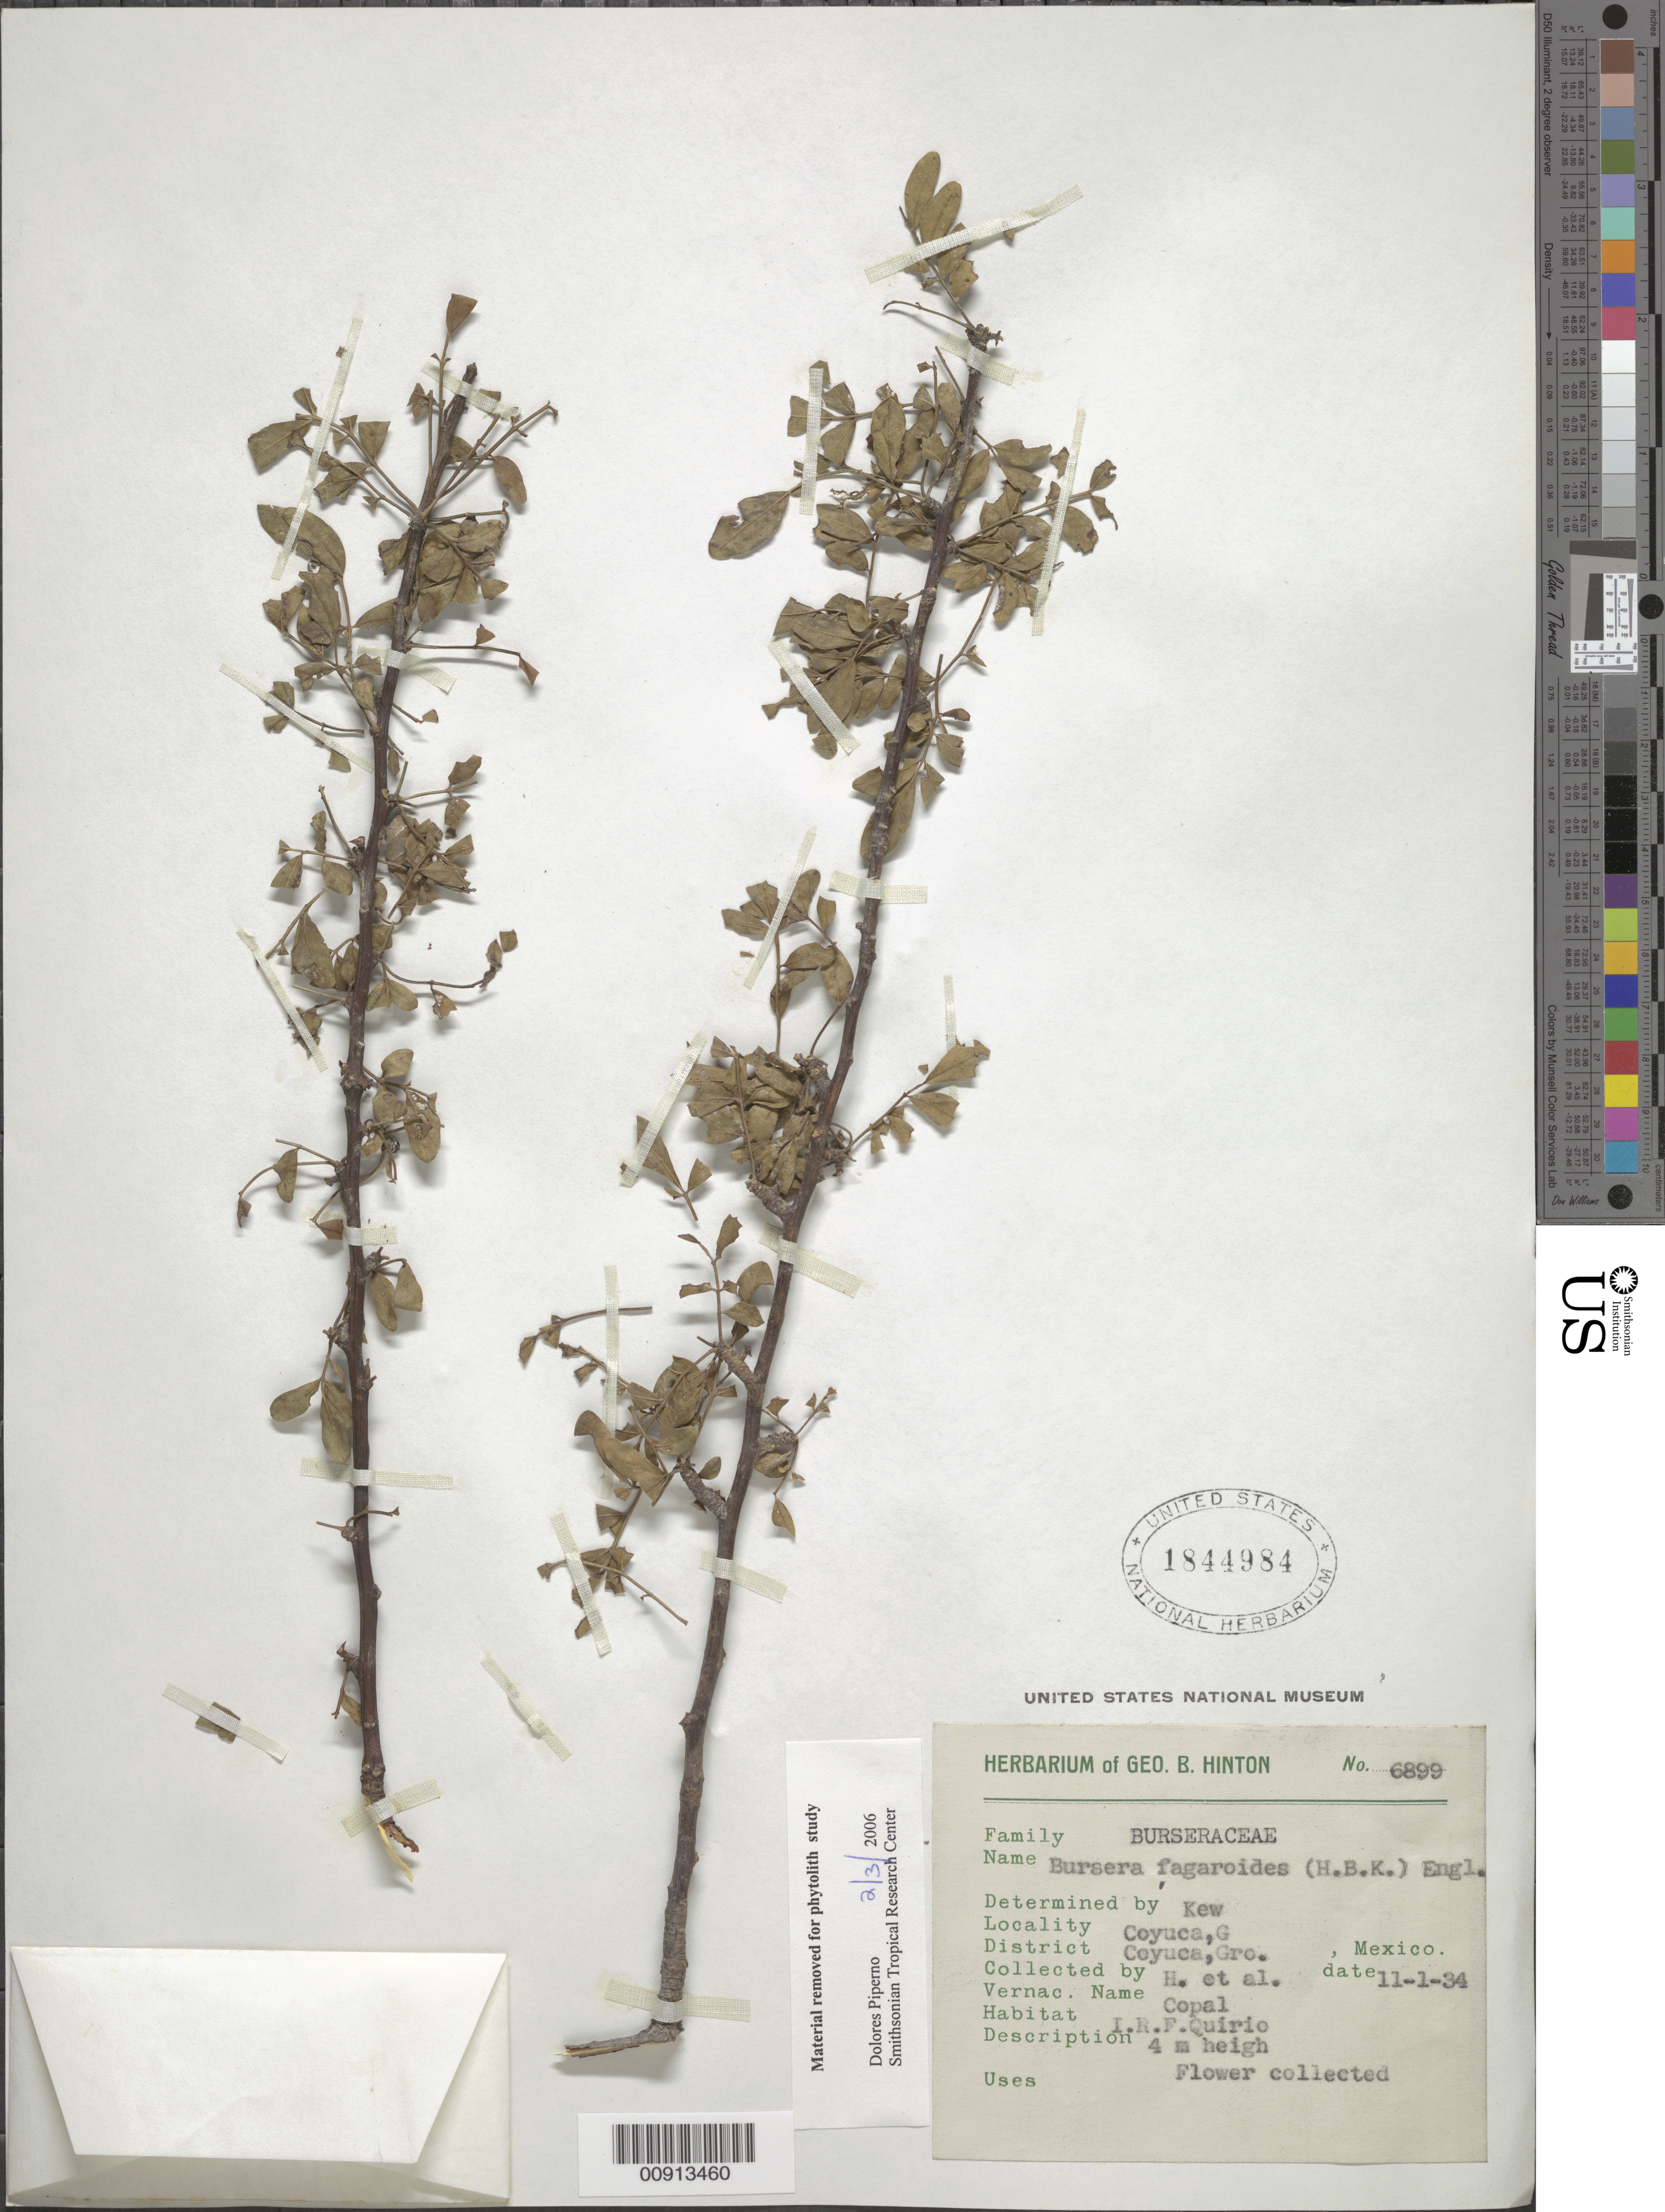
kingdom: Plantae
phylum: Tracheophyta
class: Magnoliopsida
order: Sapindales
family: Burseraceae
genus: Bursera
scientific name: Bursera inaguensis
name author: Britton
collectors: G. B. Hinton & et al.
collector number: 6899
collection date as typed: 01 Nov 1934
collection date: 1934-11-01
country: Mexico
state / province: Guerrero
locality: Coyuca, District Coyuca, Guerrero.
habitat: I.R.F. Quirio.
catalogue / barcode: US 1844984